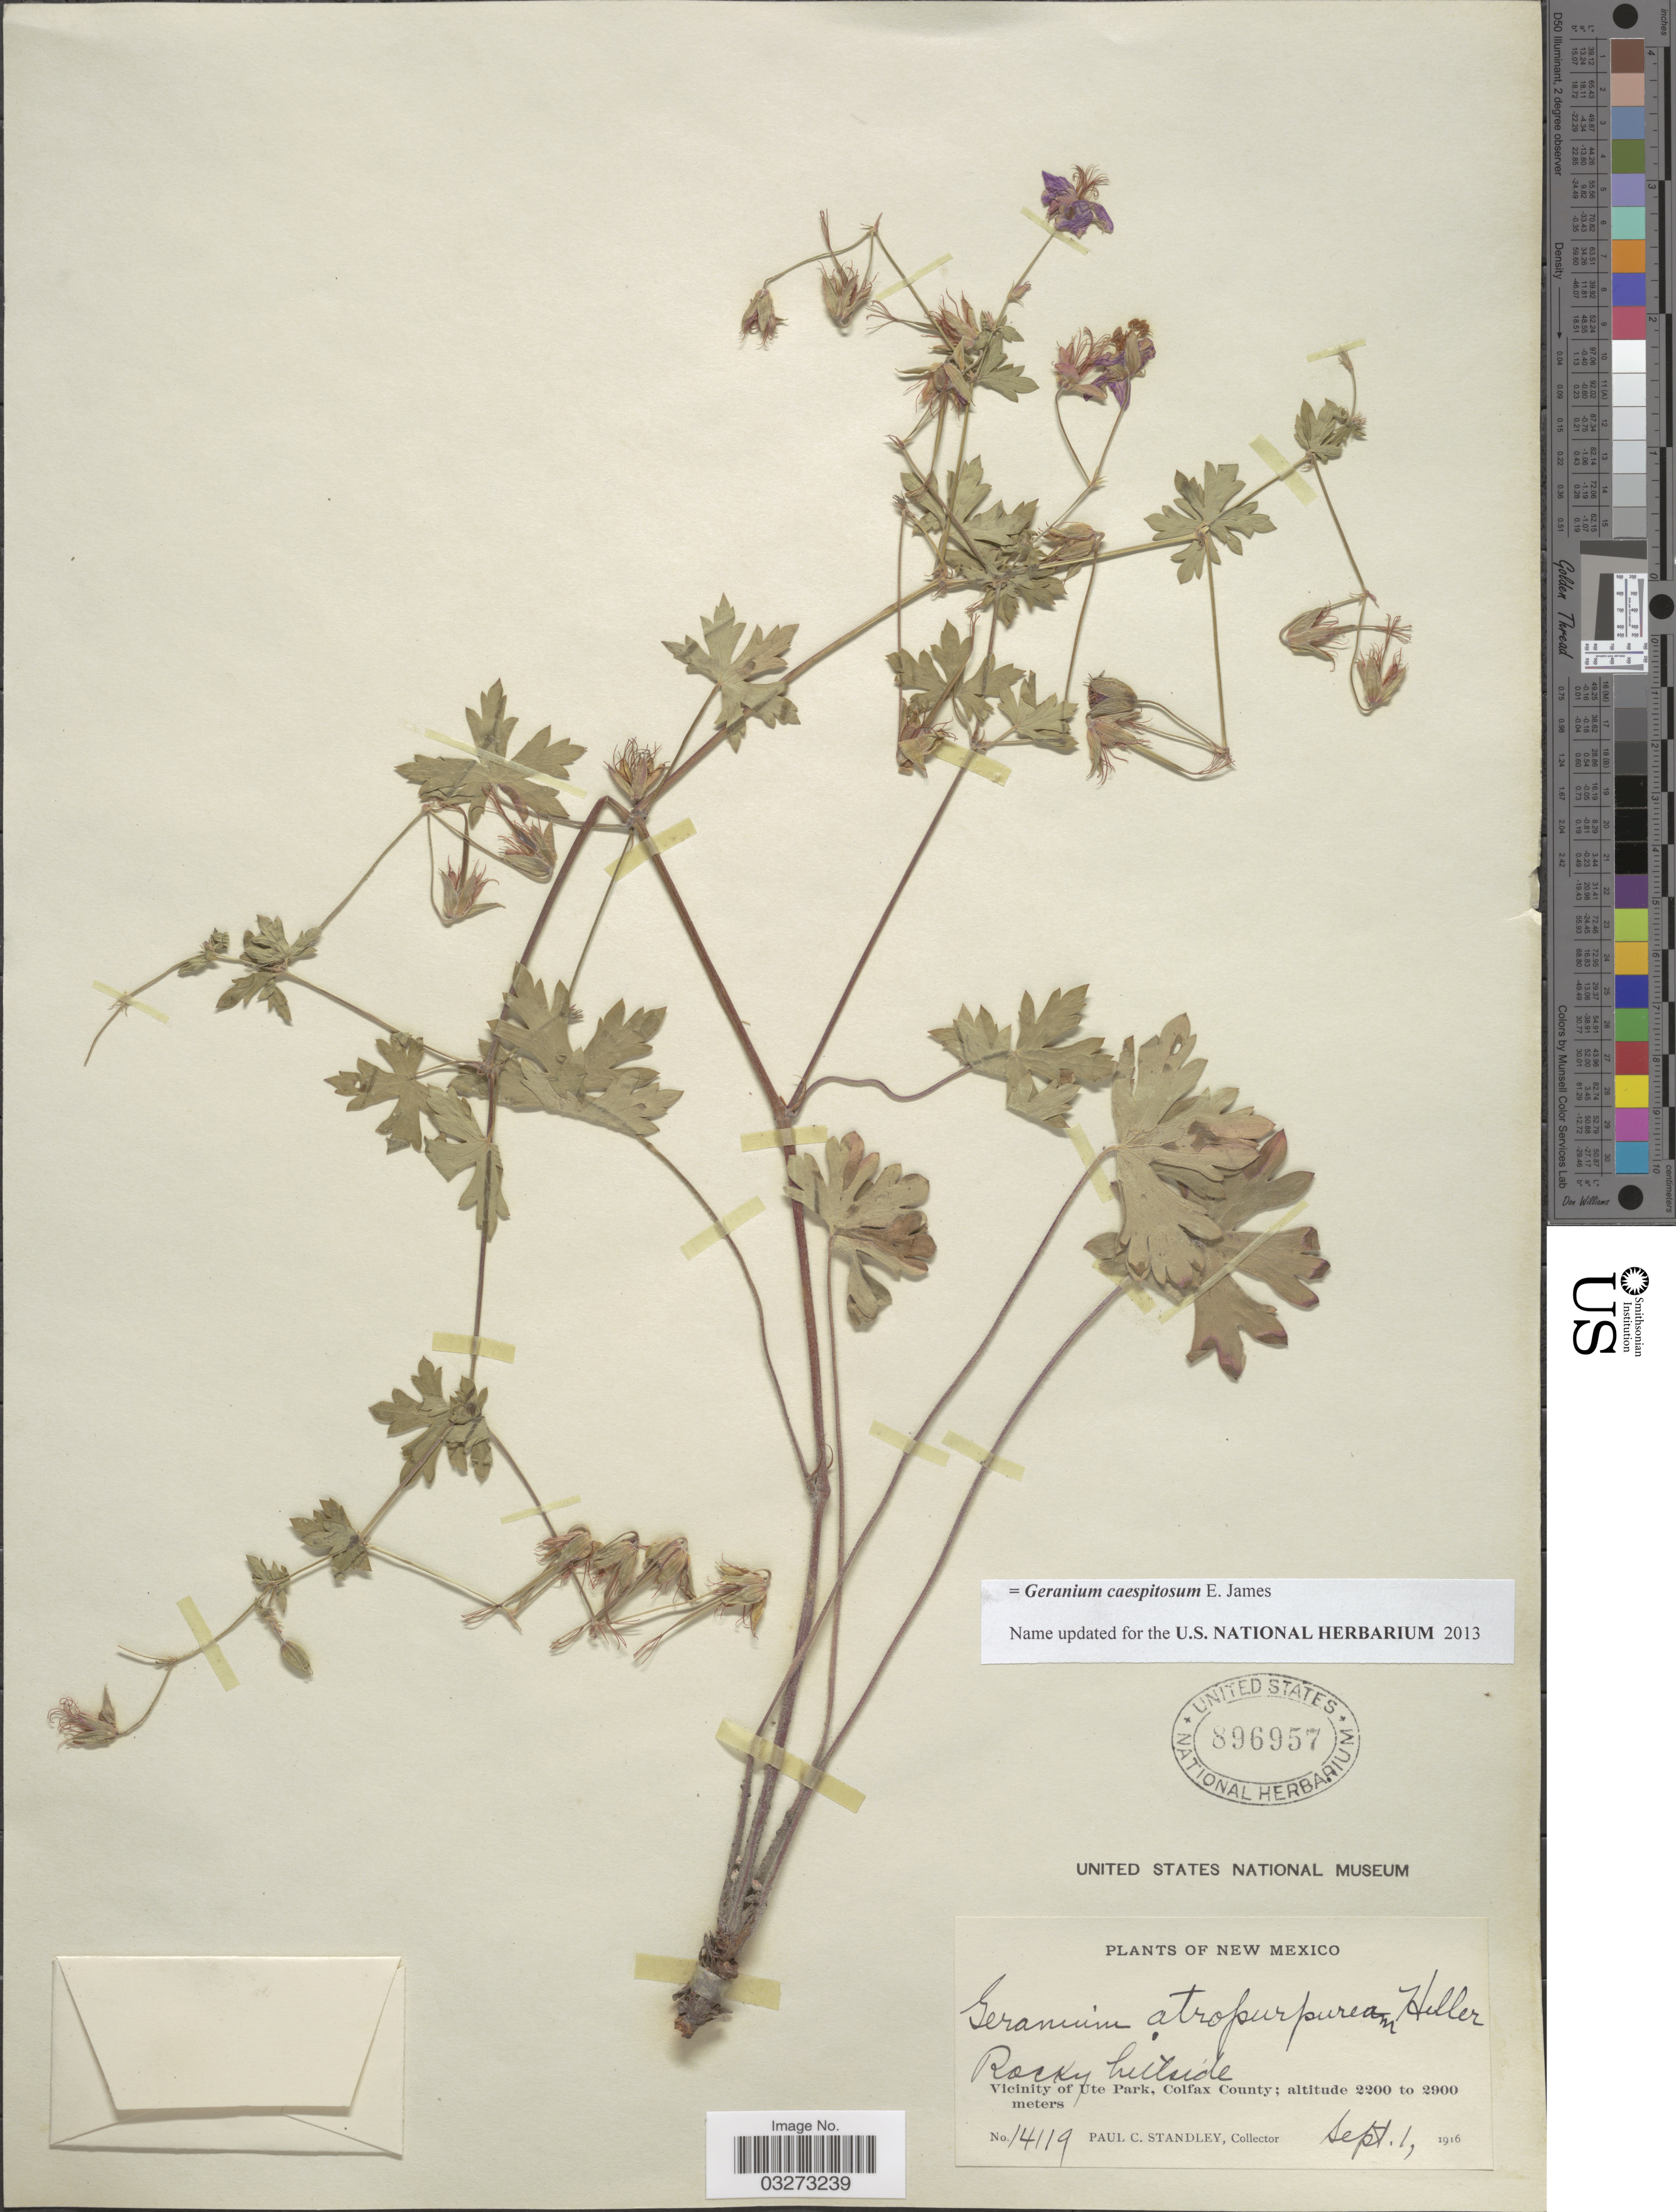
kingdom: Plantae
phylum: Tracheophyta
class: Magnoliopsida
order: Geraniales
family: Geraniaceae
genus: Geranium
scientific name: Geranium caespitosum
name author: E. James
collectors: P. C. Standley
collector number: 14119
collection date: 1916-09-01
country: United States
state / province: New Mexico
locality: Vicinity of Ute Park, Colfax County.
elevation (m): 2200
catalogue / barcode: US 896957